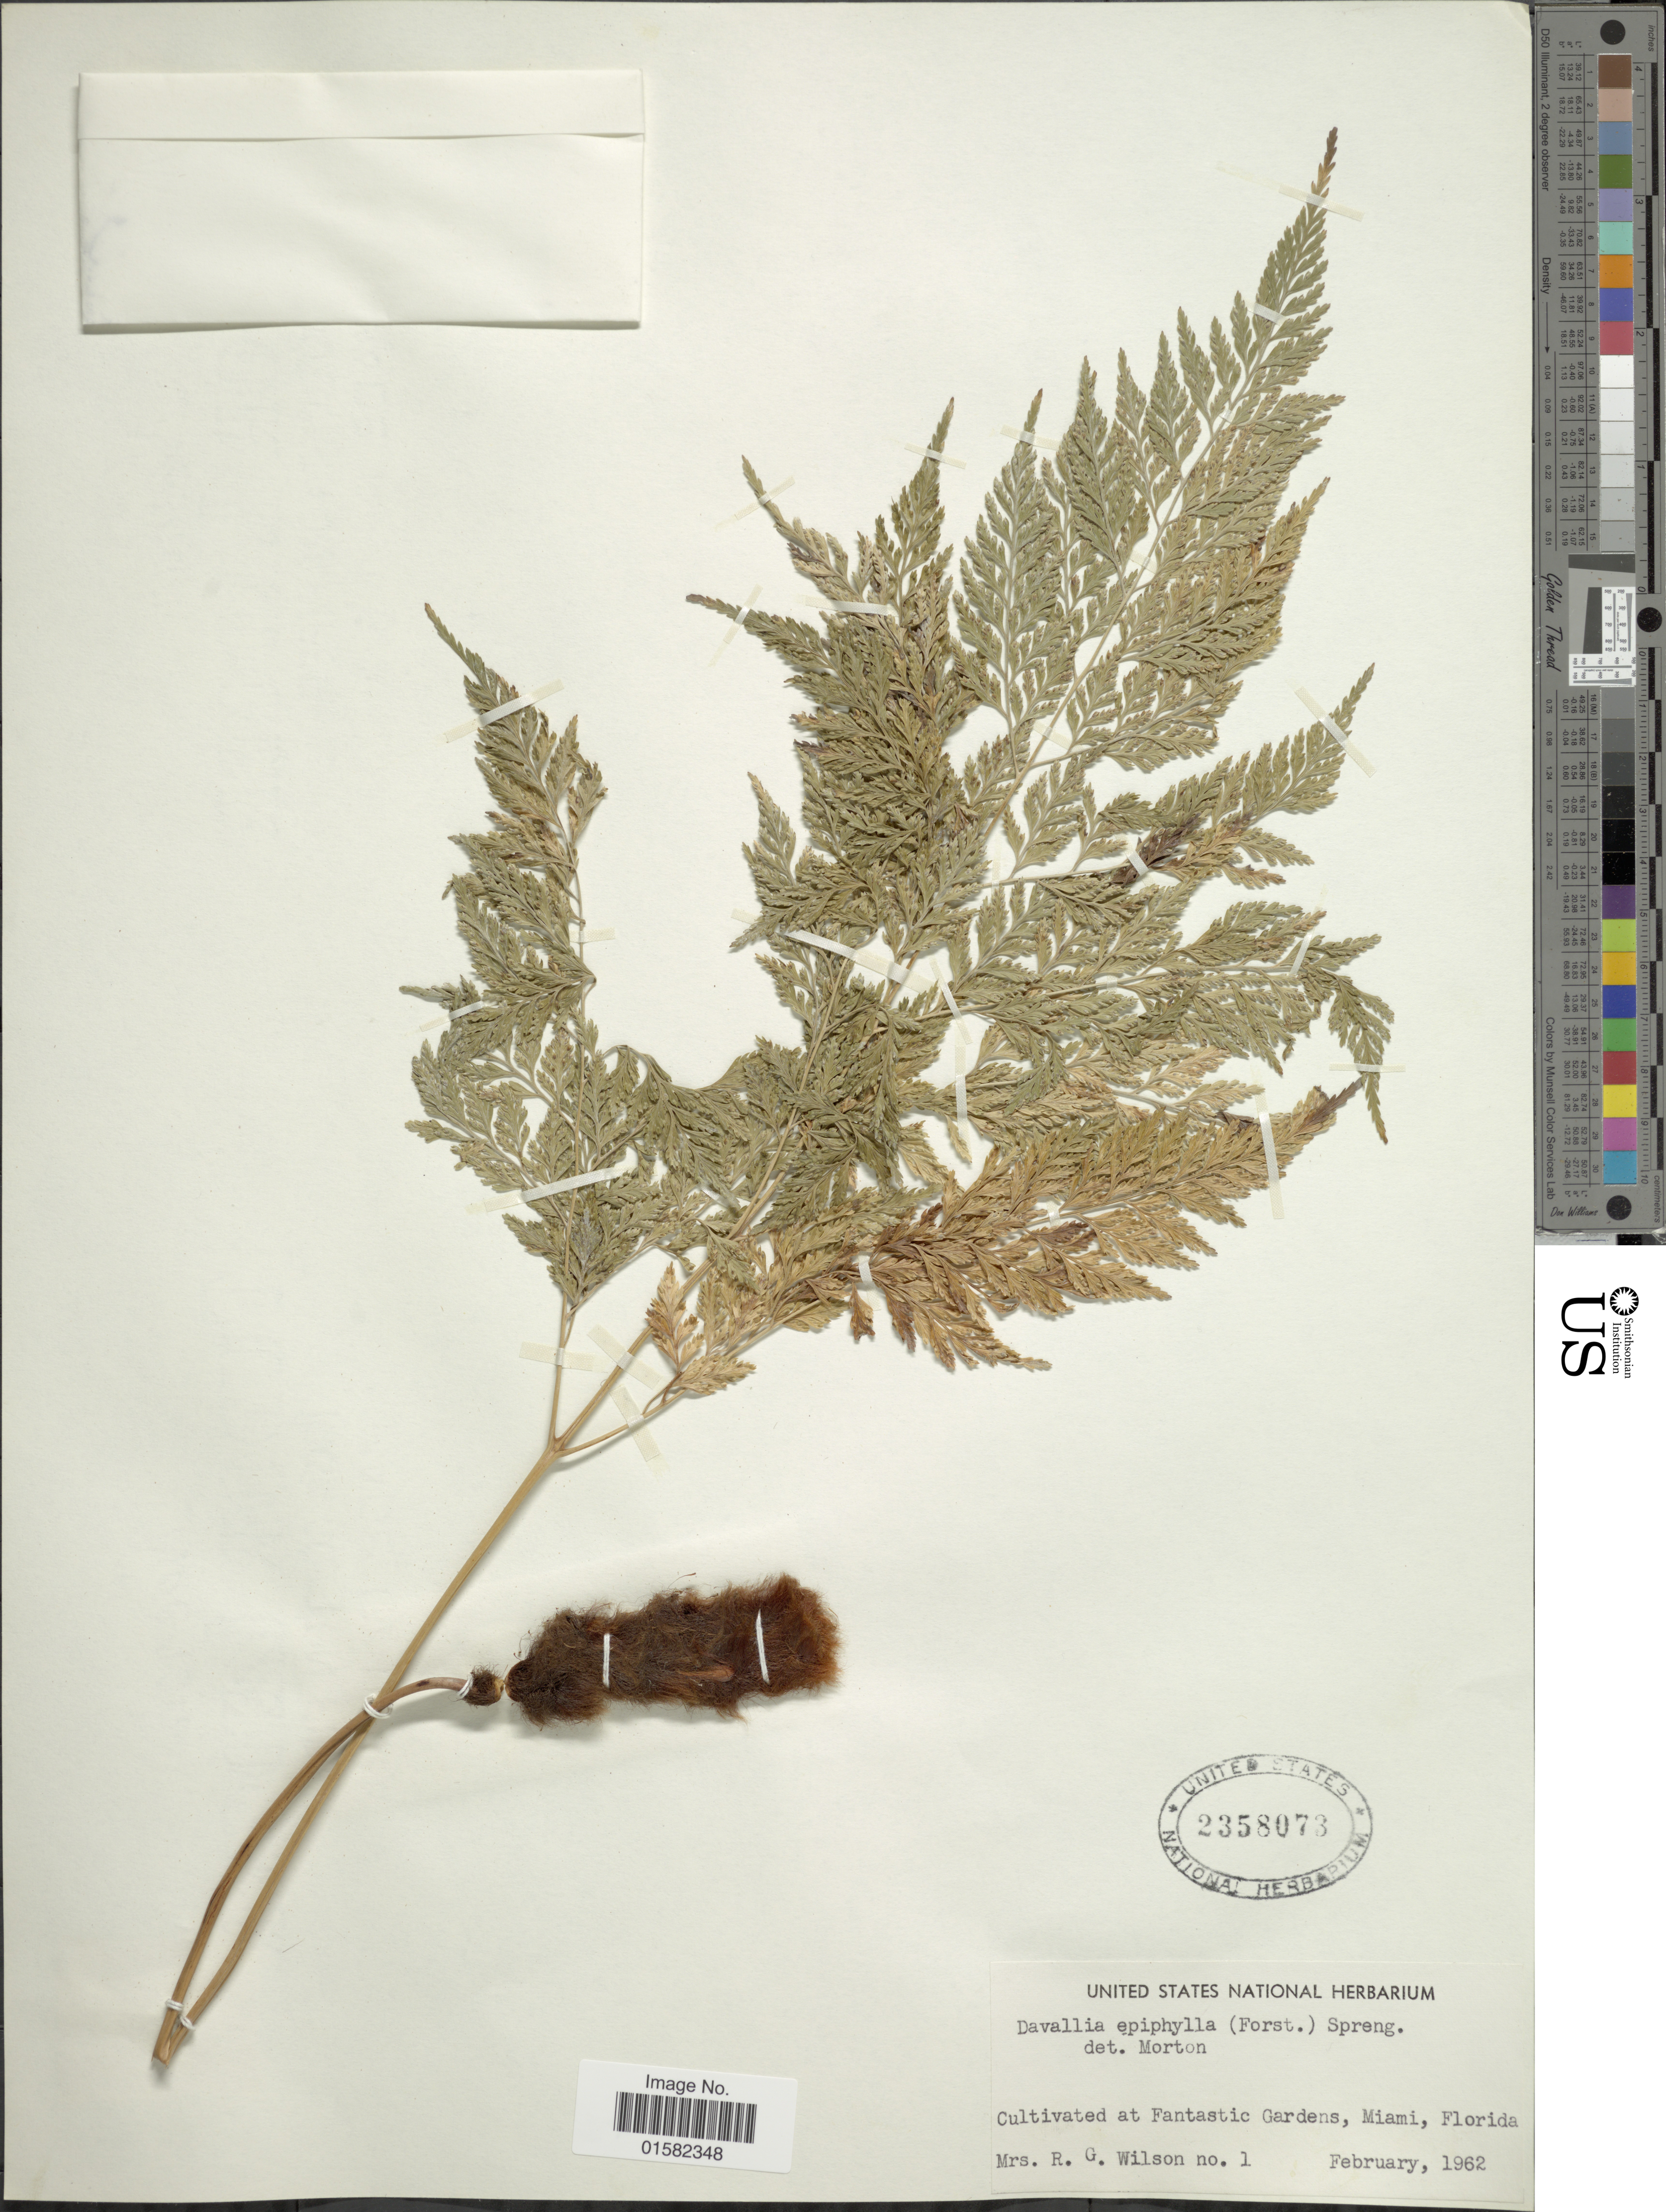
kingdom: Plantae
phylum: Tracheophyta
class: Polypodiopsida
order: Polypodiales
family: Davalliaceae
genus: Wibelia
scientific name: Wibelia epiphylla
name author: (G. Forst.) M. Kato & Tsutsumi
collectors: R. G. Wilson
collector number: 1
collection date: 1962-02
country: United States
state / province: Florida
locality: At Fantastic Gardens, Miami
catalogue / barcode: US 2358073